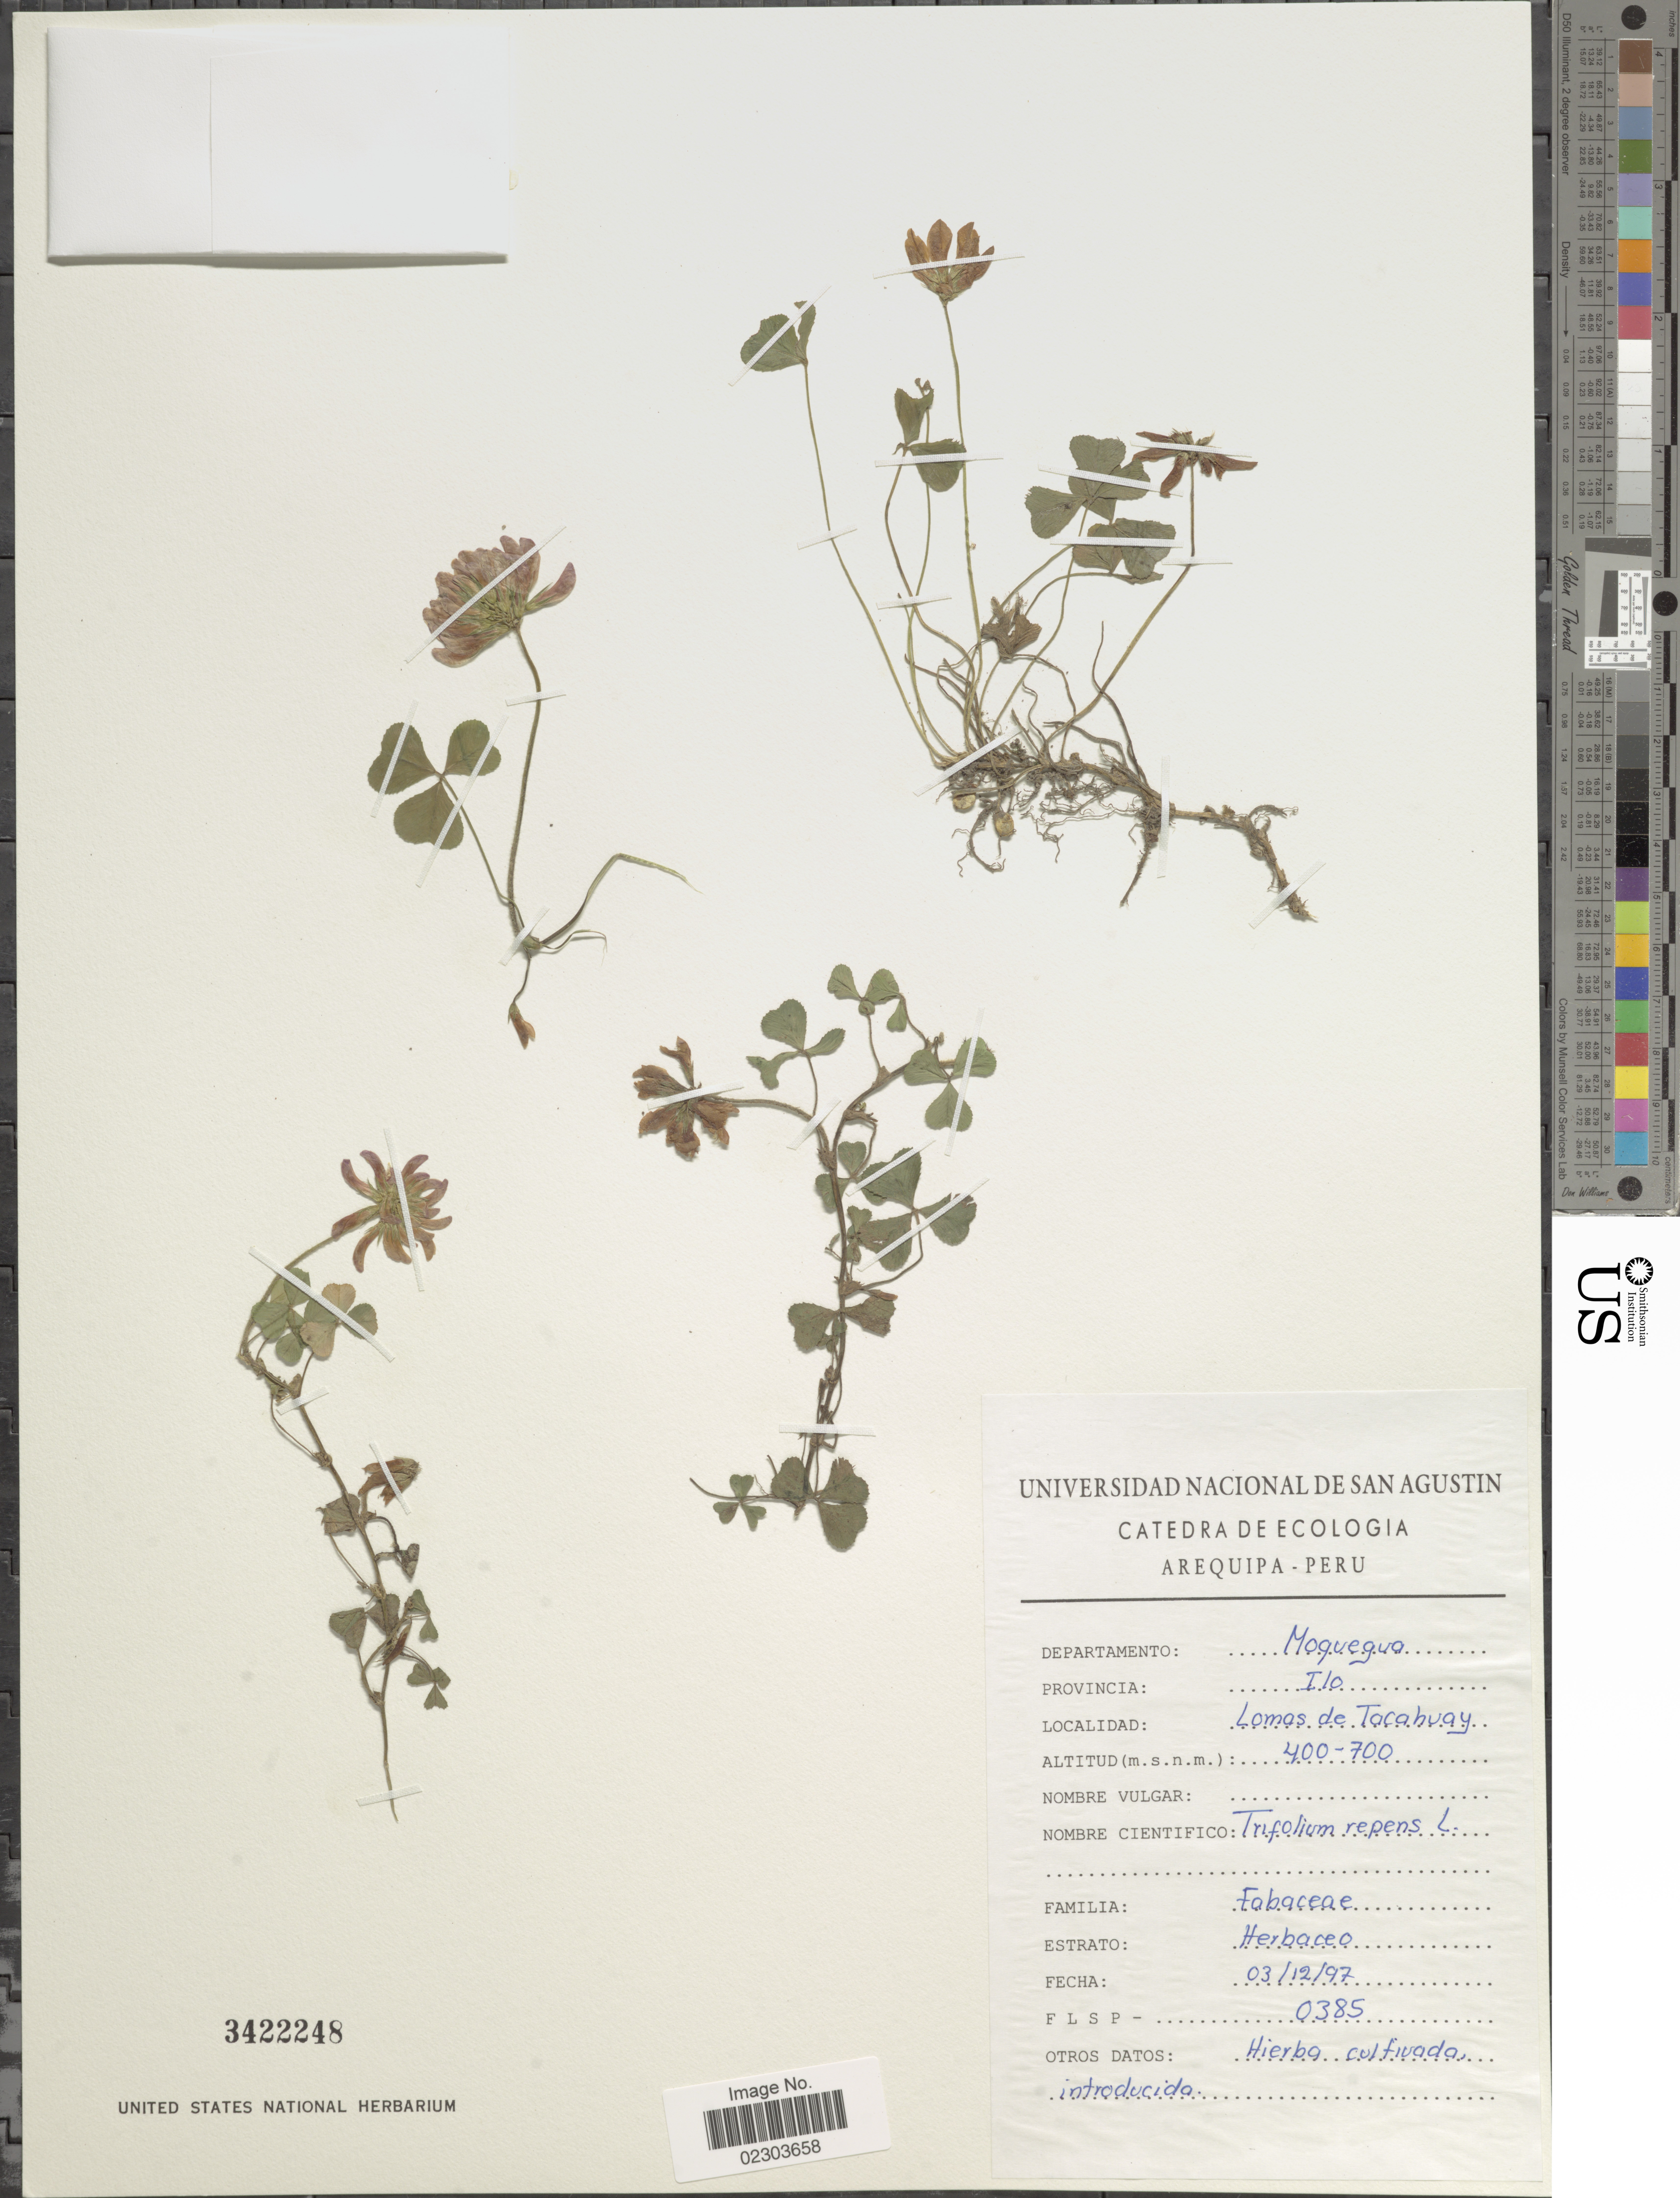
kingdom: Plantae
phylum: Tracheophyta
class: Magnoliopsida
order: Fabales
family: Fabaceae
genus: Trifolium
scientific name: Trifolium repens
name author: L.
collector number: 0385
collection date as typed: Transcribed d/m/y: 3/12/97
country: Peru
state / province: Moquegua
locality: Provincia: Olo, Lomas de Tacahuay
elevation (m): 400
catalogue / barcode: US 3422248